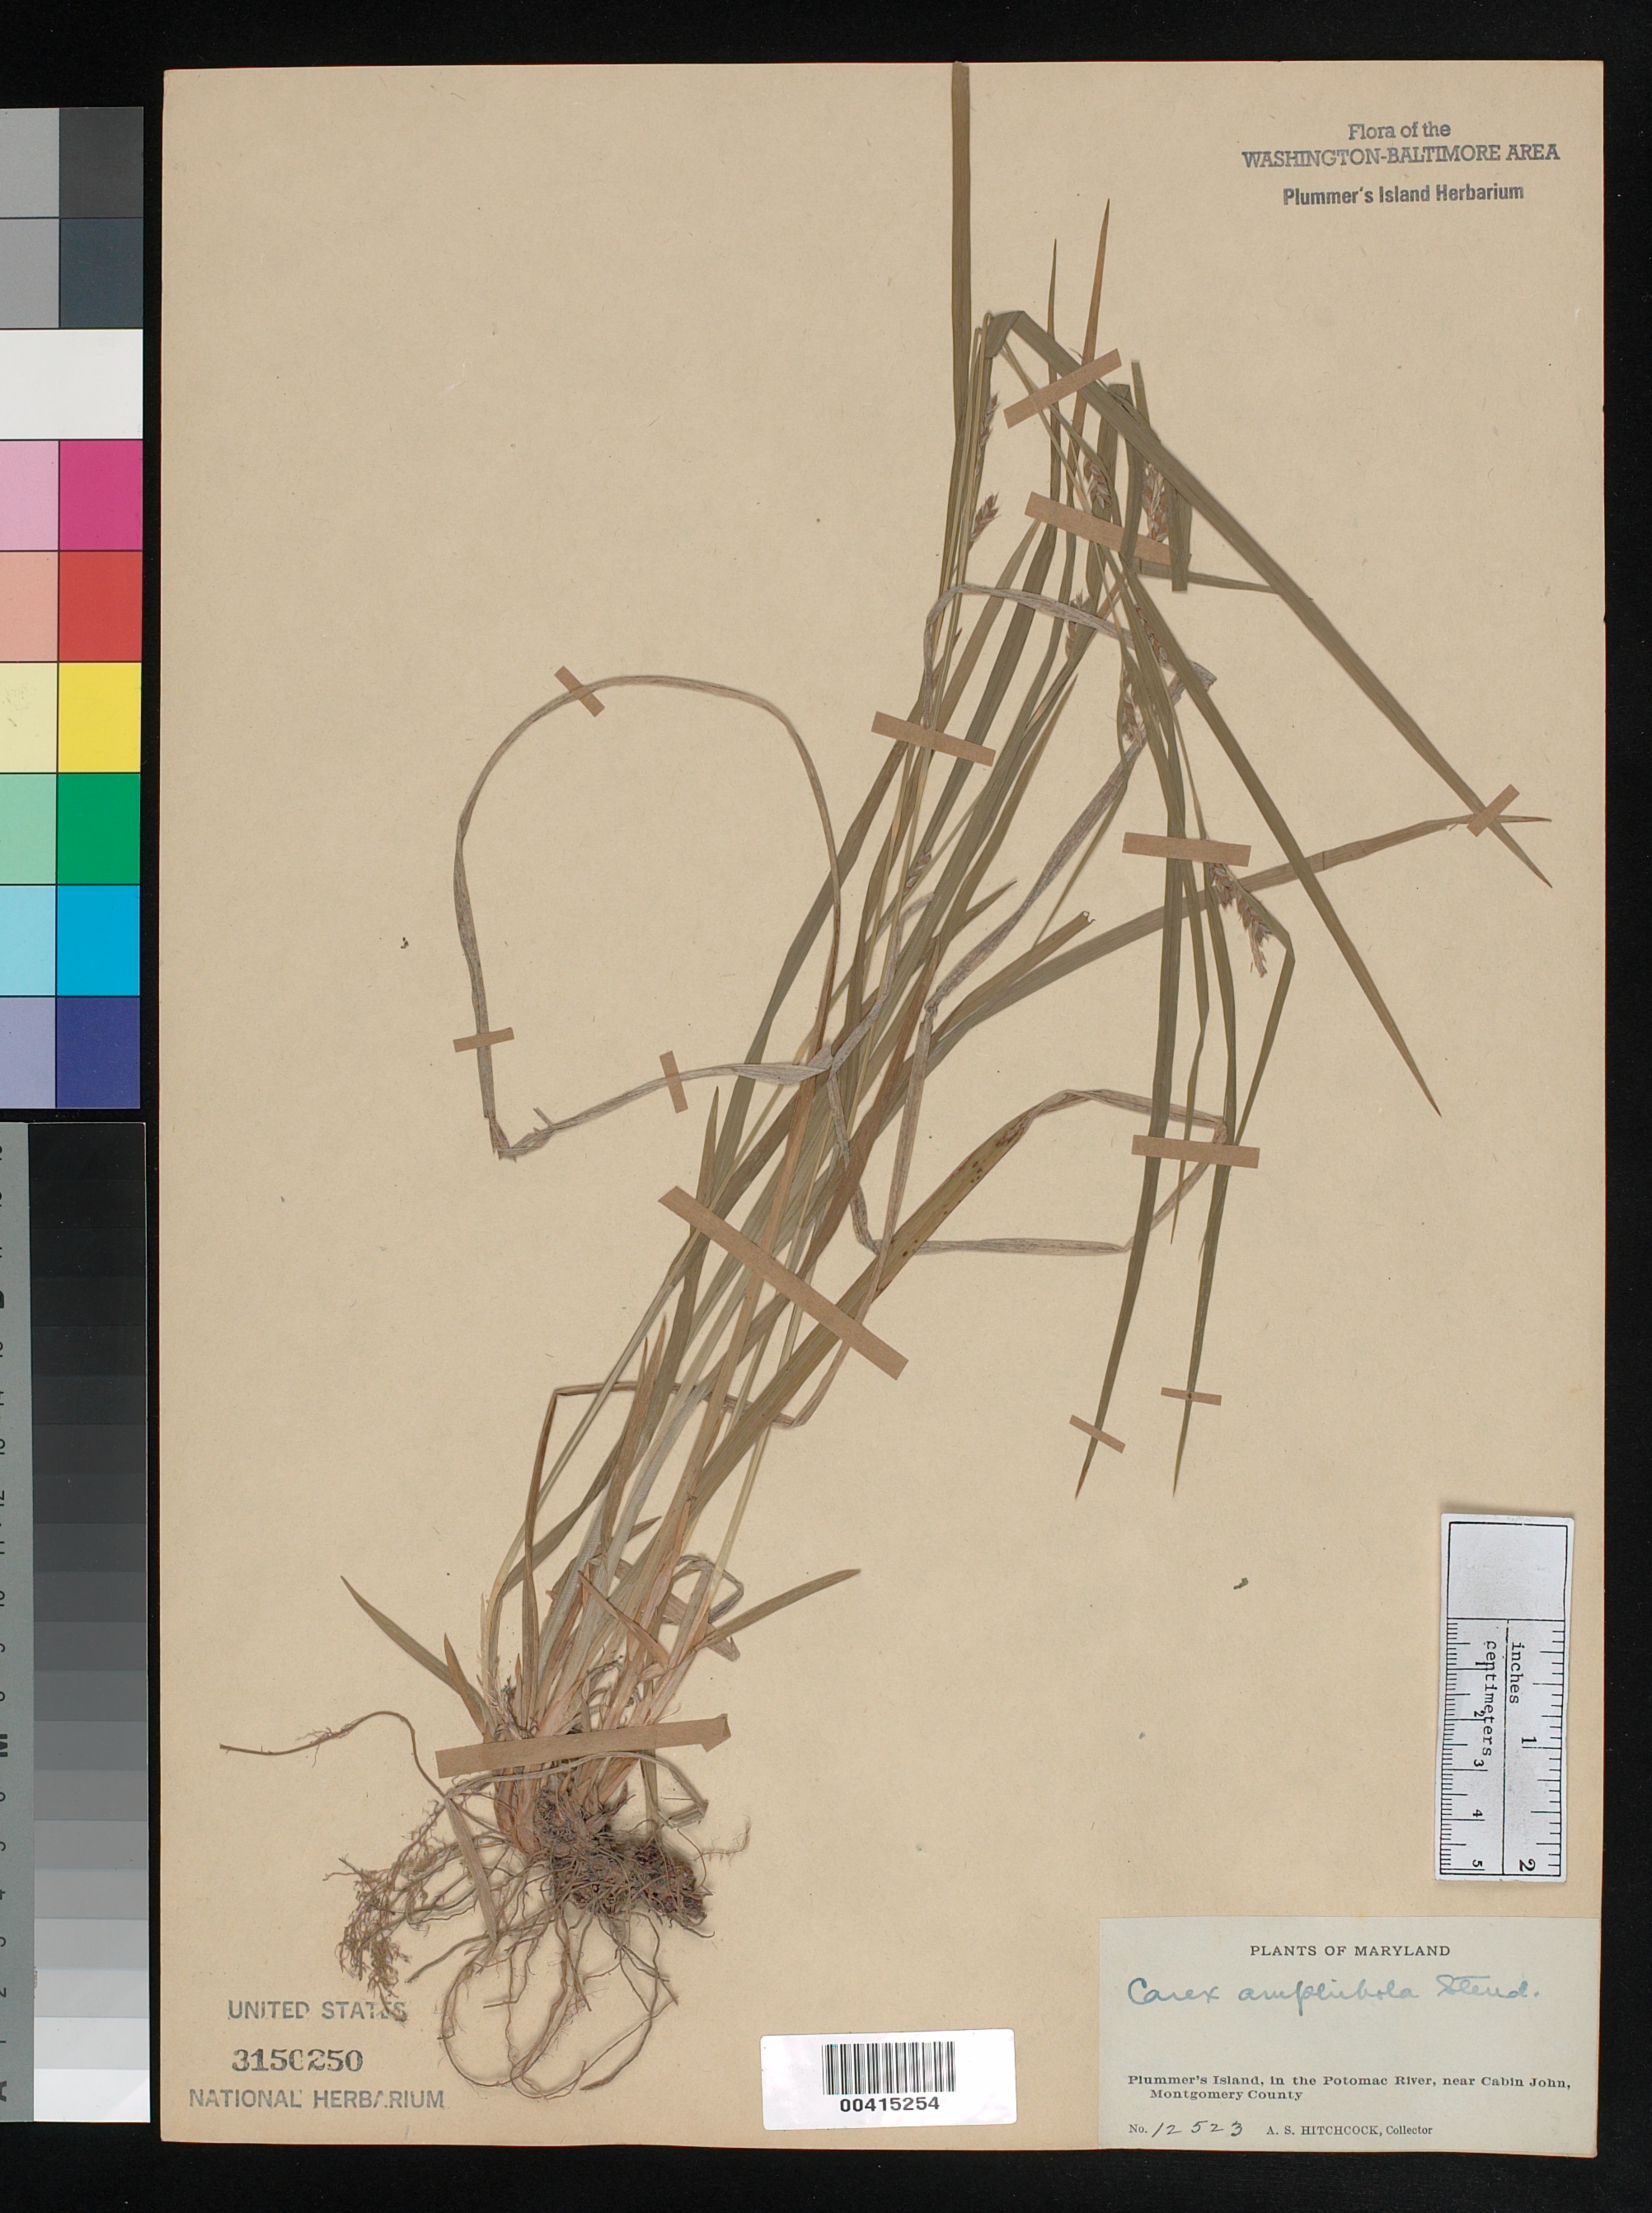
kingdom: Plantae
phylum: Tracheophyta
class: Liliopsida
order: Poales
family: Cyperaceae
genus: Carex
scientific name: Carex amphibola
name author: Steud.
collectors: A. S. Hitchcock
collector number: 12523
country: United States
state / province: Maryland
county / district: Montgomery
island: Plummers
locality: Plummer's Island Plummers Island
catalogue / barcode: US 3150250